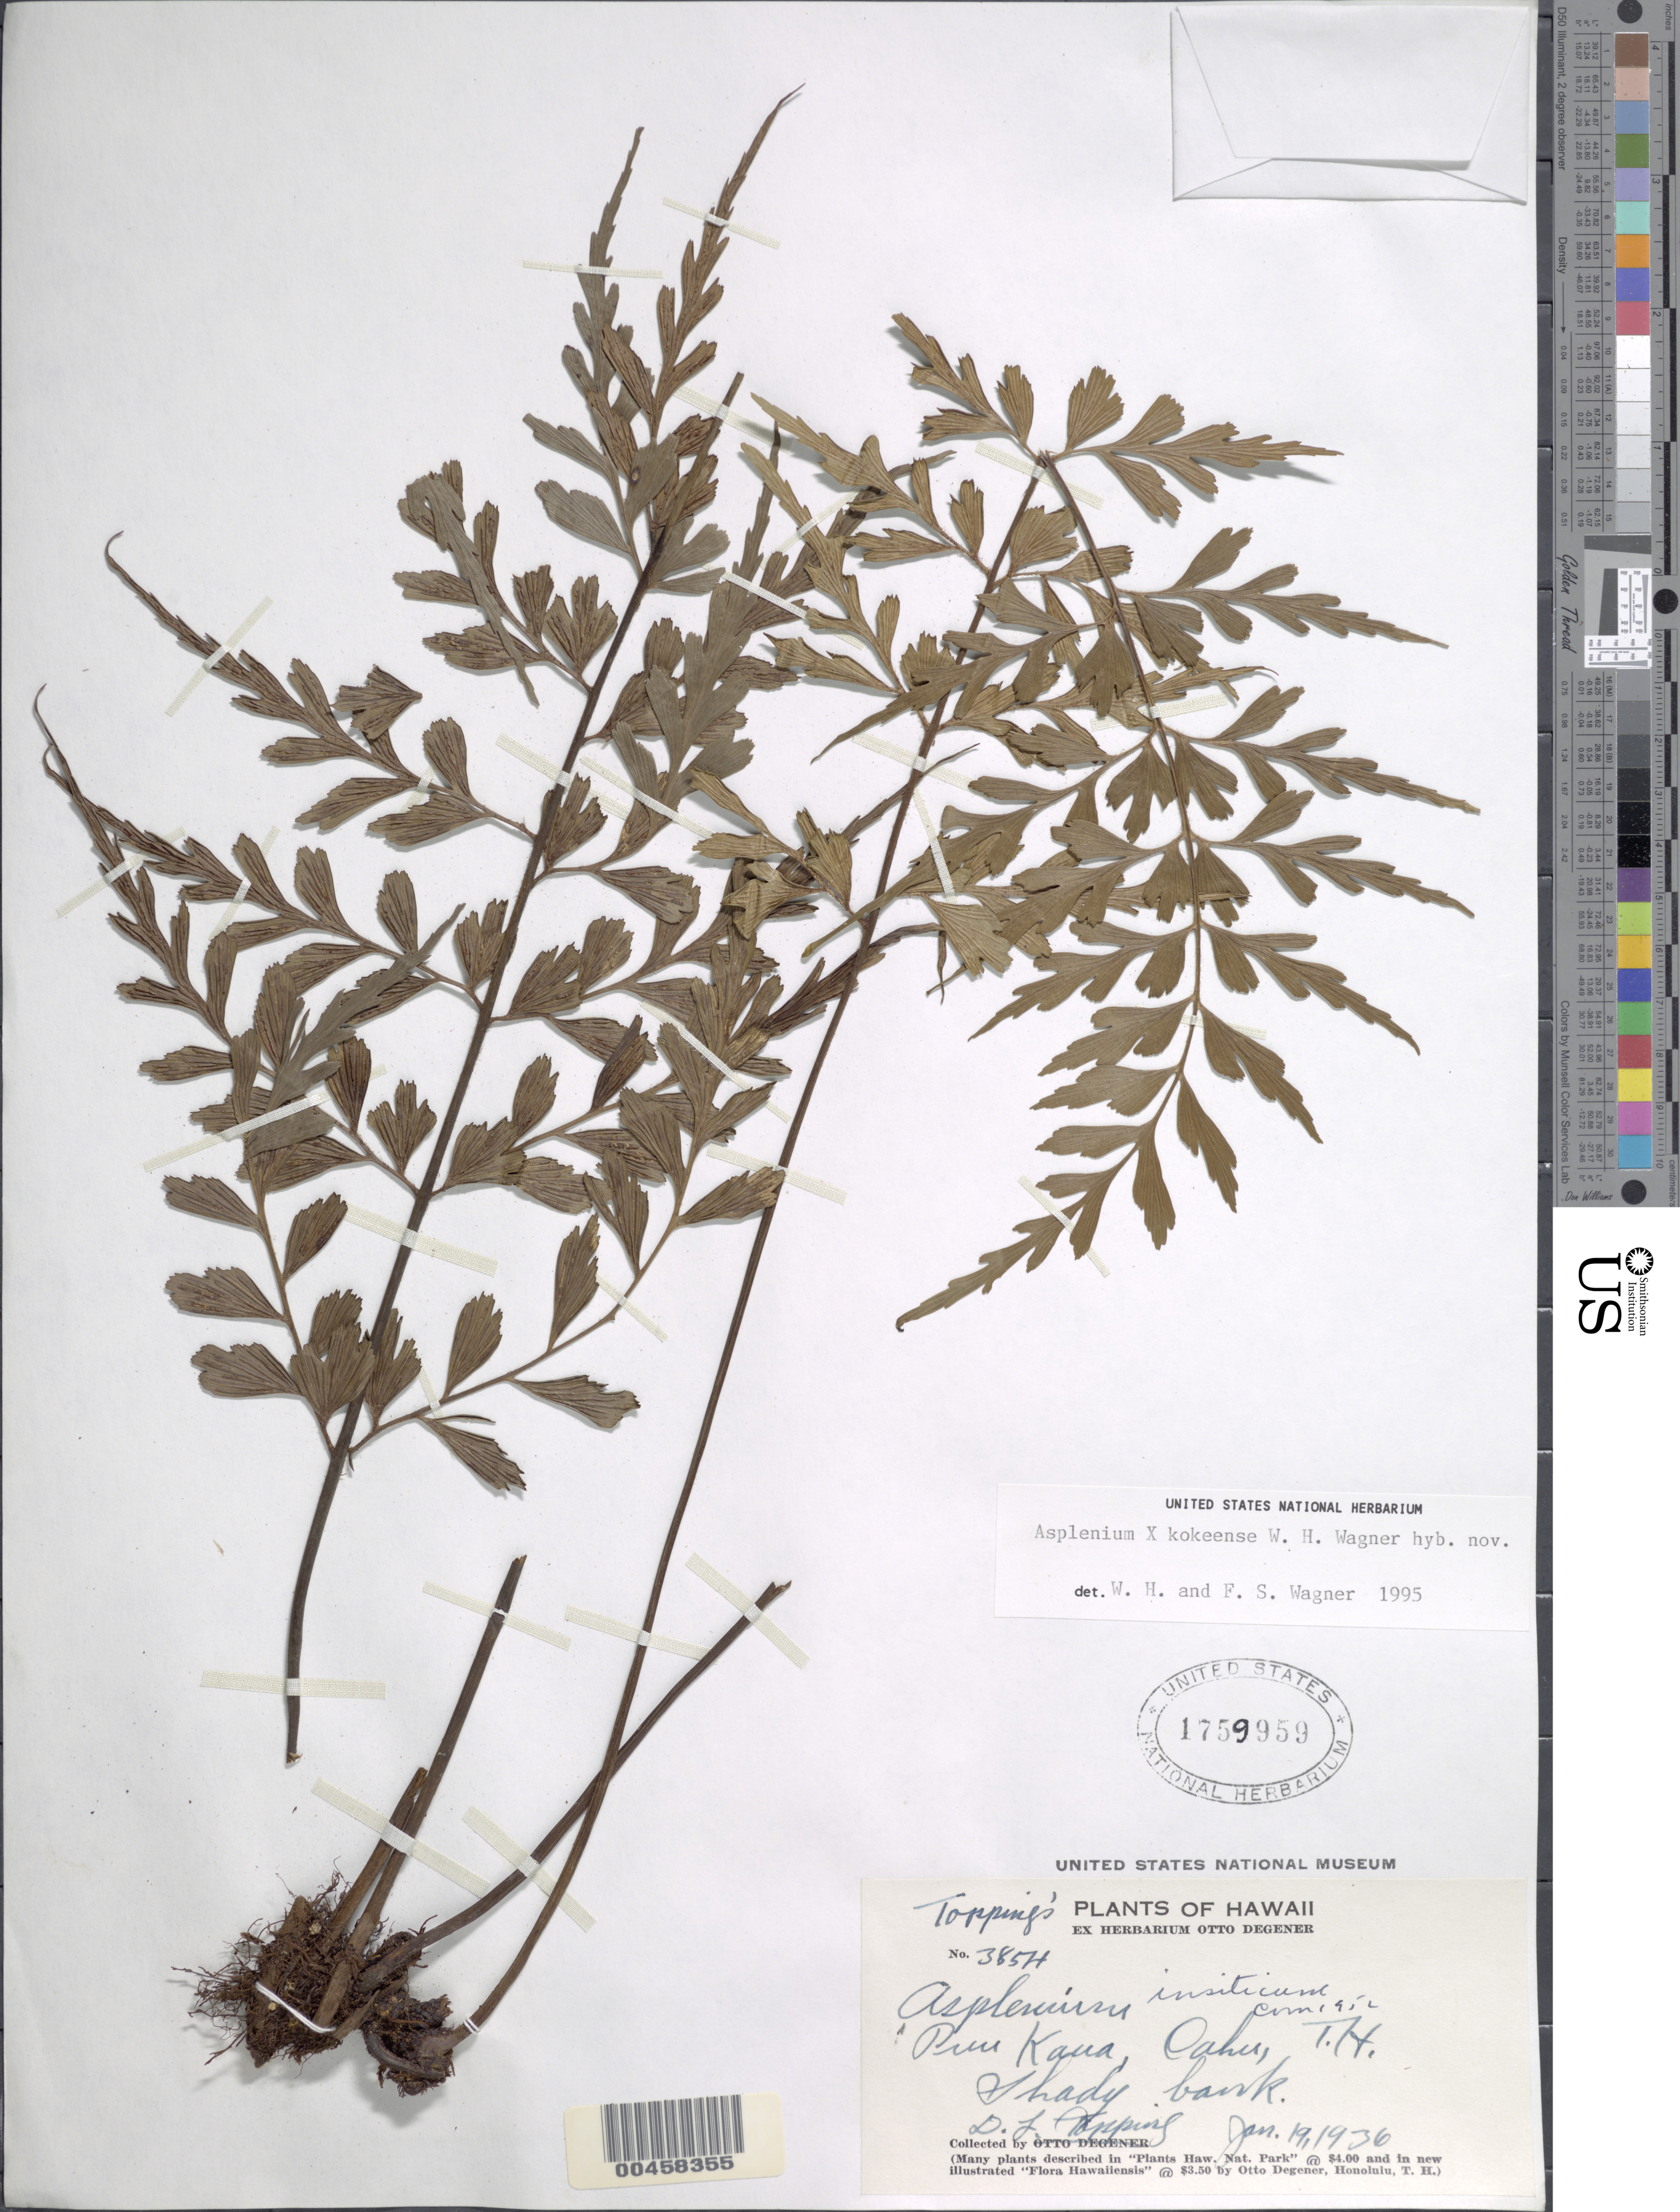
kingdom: Plantae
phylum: Tracheophyta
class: Polypodiopsida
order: Polypodiales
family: Aspleniaceae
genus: Asplenium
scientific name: Asplenium x kokeense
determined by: Wagner, W. L.; Wagner, F. S.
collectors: D. L. Topping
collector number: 3854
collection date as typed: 19 Jan 1936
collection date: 1936-01-19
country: United States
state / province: Hawaii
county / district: Honolulu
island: Oahu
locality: Puu Kaua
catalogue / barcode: US 1759959